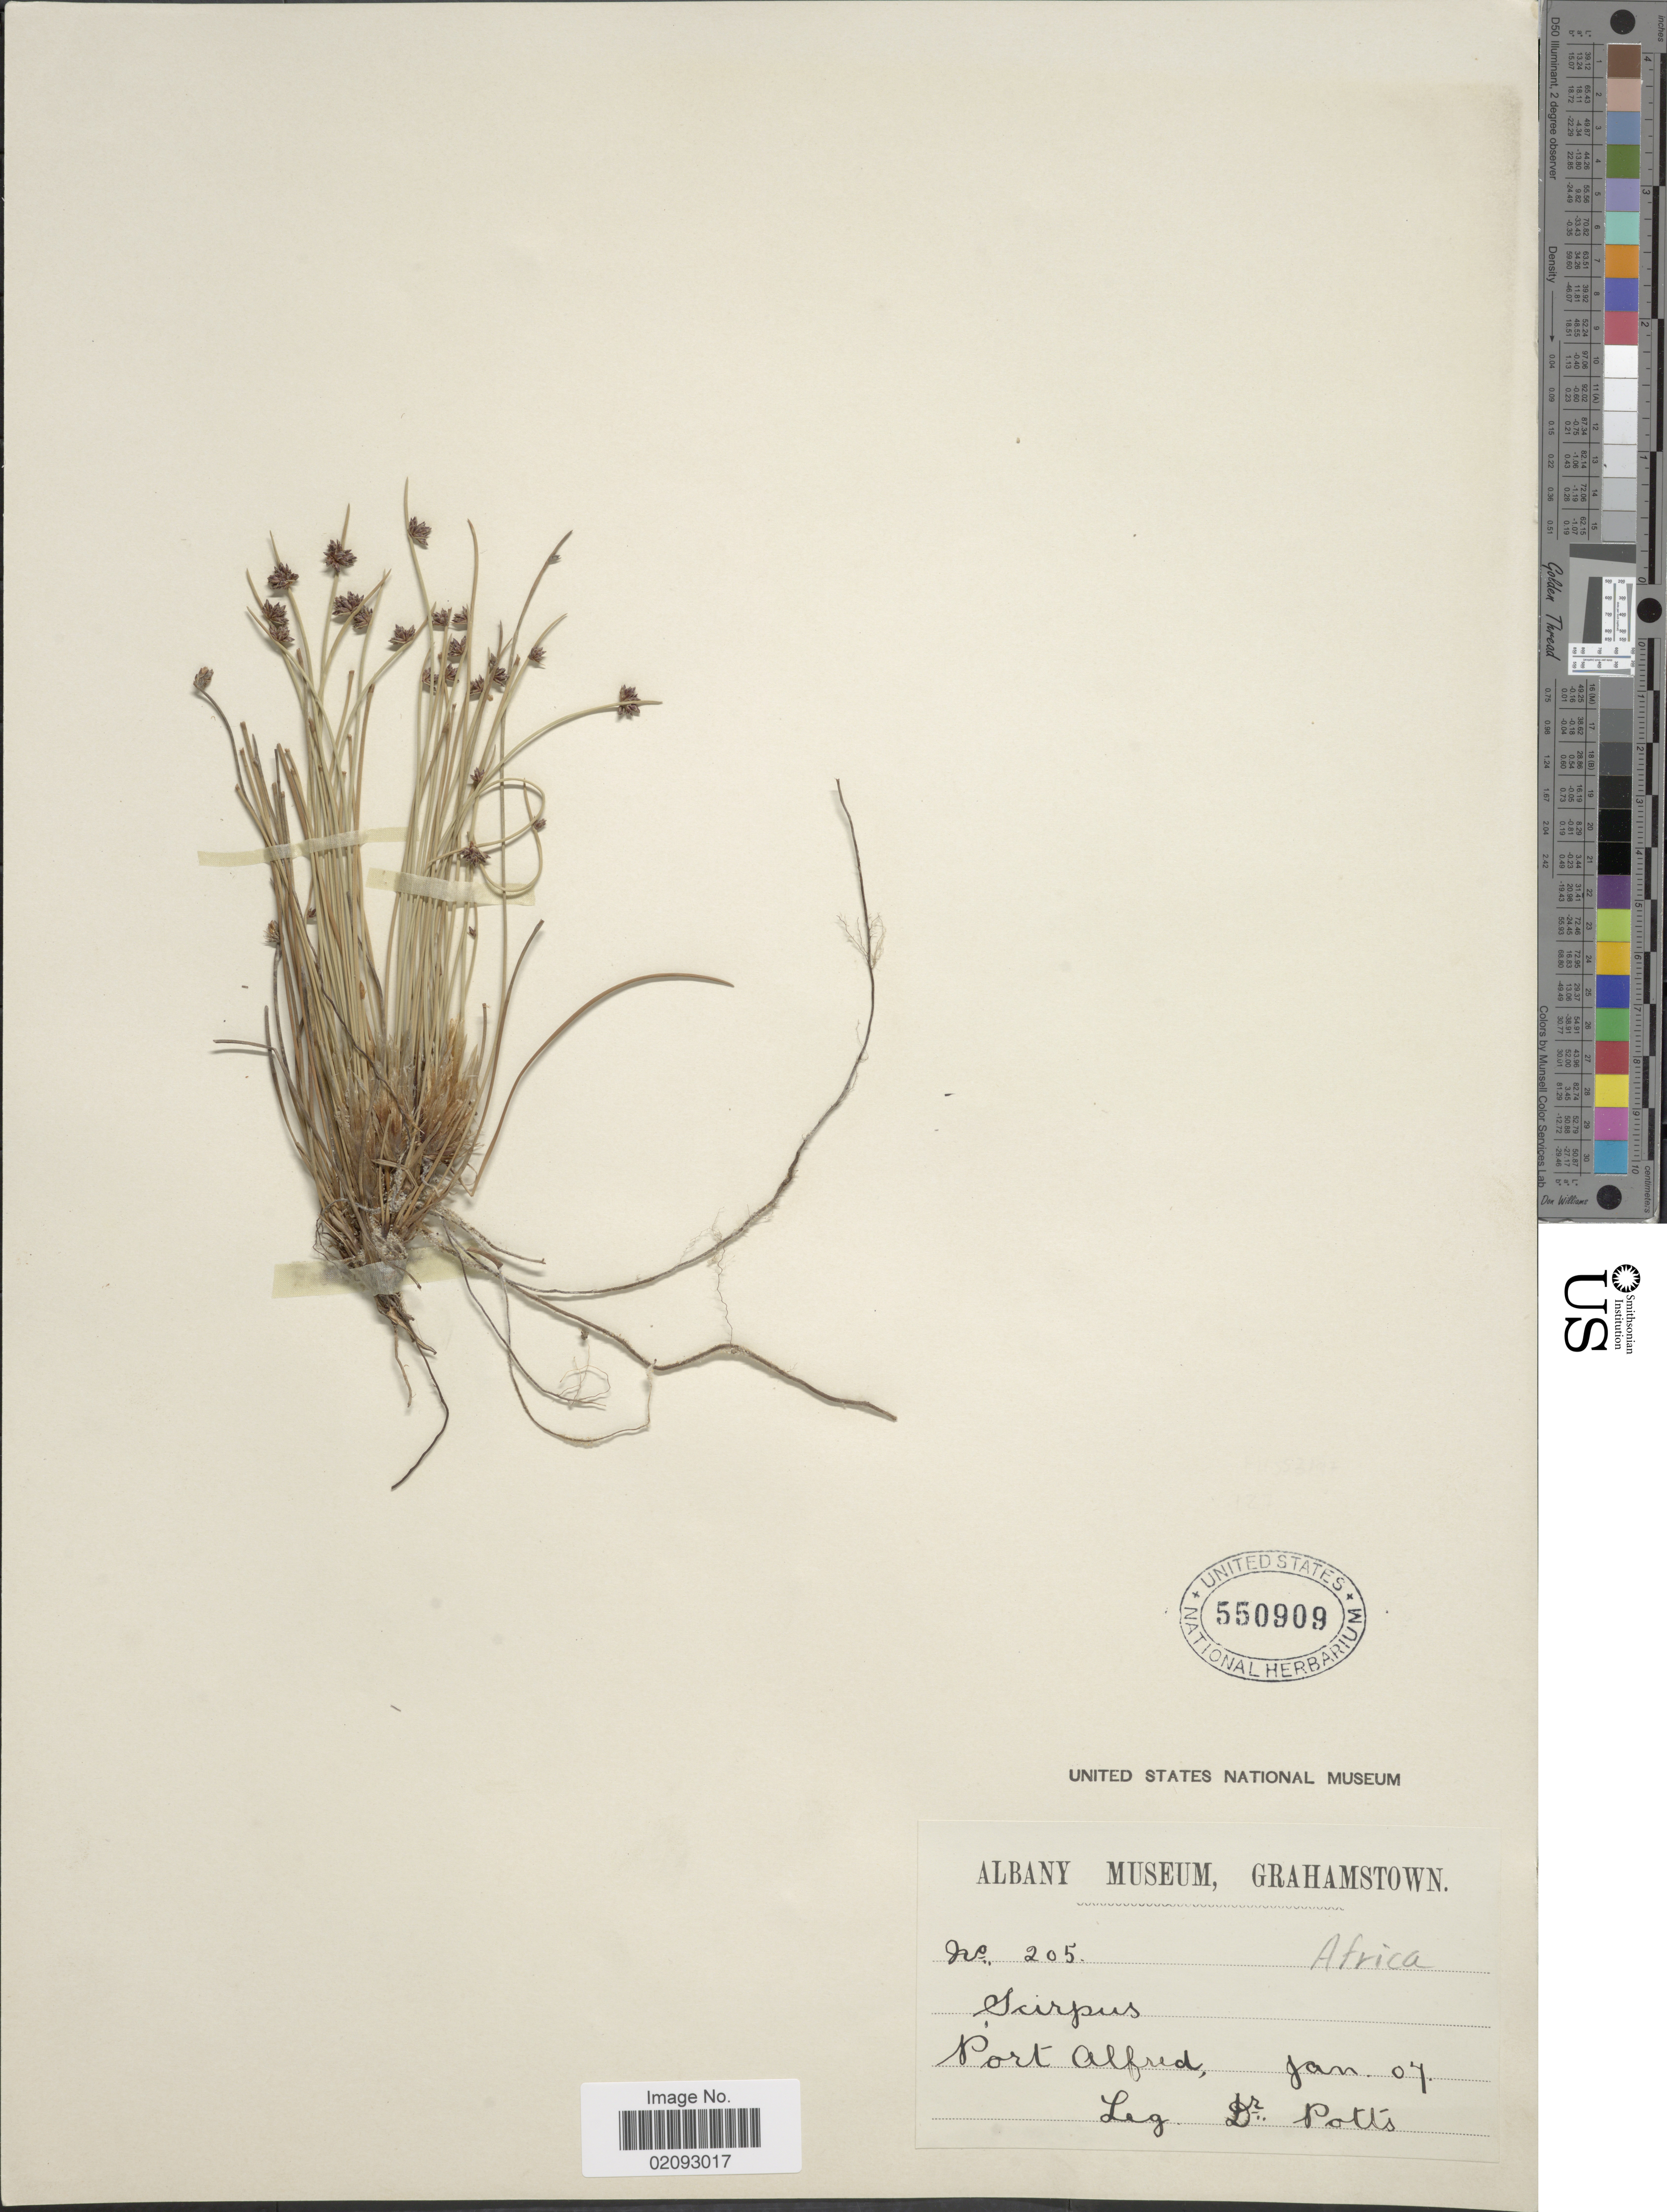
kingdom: Plantae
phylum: Tracheophyta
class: Liliopsida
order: Poales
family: Cyperaceae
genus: Ficinia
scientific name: Ficinia lateralis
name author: (Vahl) Kunth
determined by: Strong, Mark T., (BOT), Smithsonian Institution - National Museum of Natural History (UNITED STATES)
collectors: Potts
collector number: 205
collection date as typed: Transcribed d/m/y: /1/7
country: South Africa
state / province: Eastern Cape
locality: Africa, Port Alfred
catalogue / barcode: US 550909